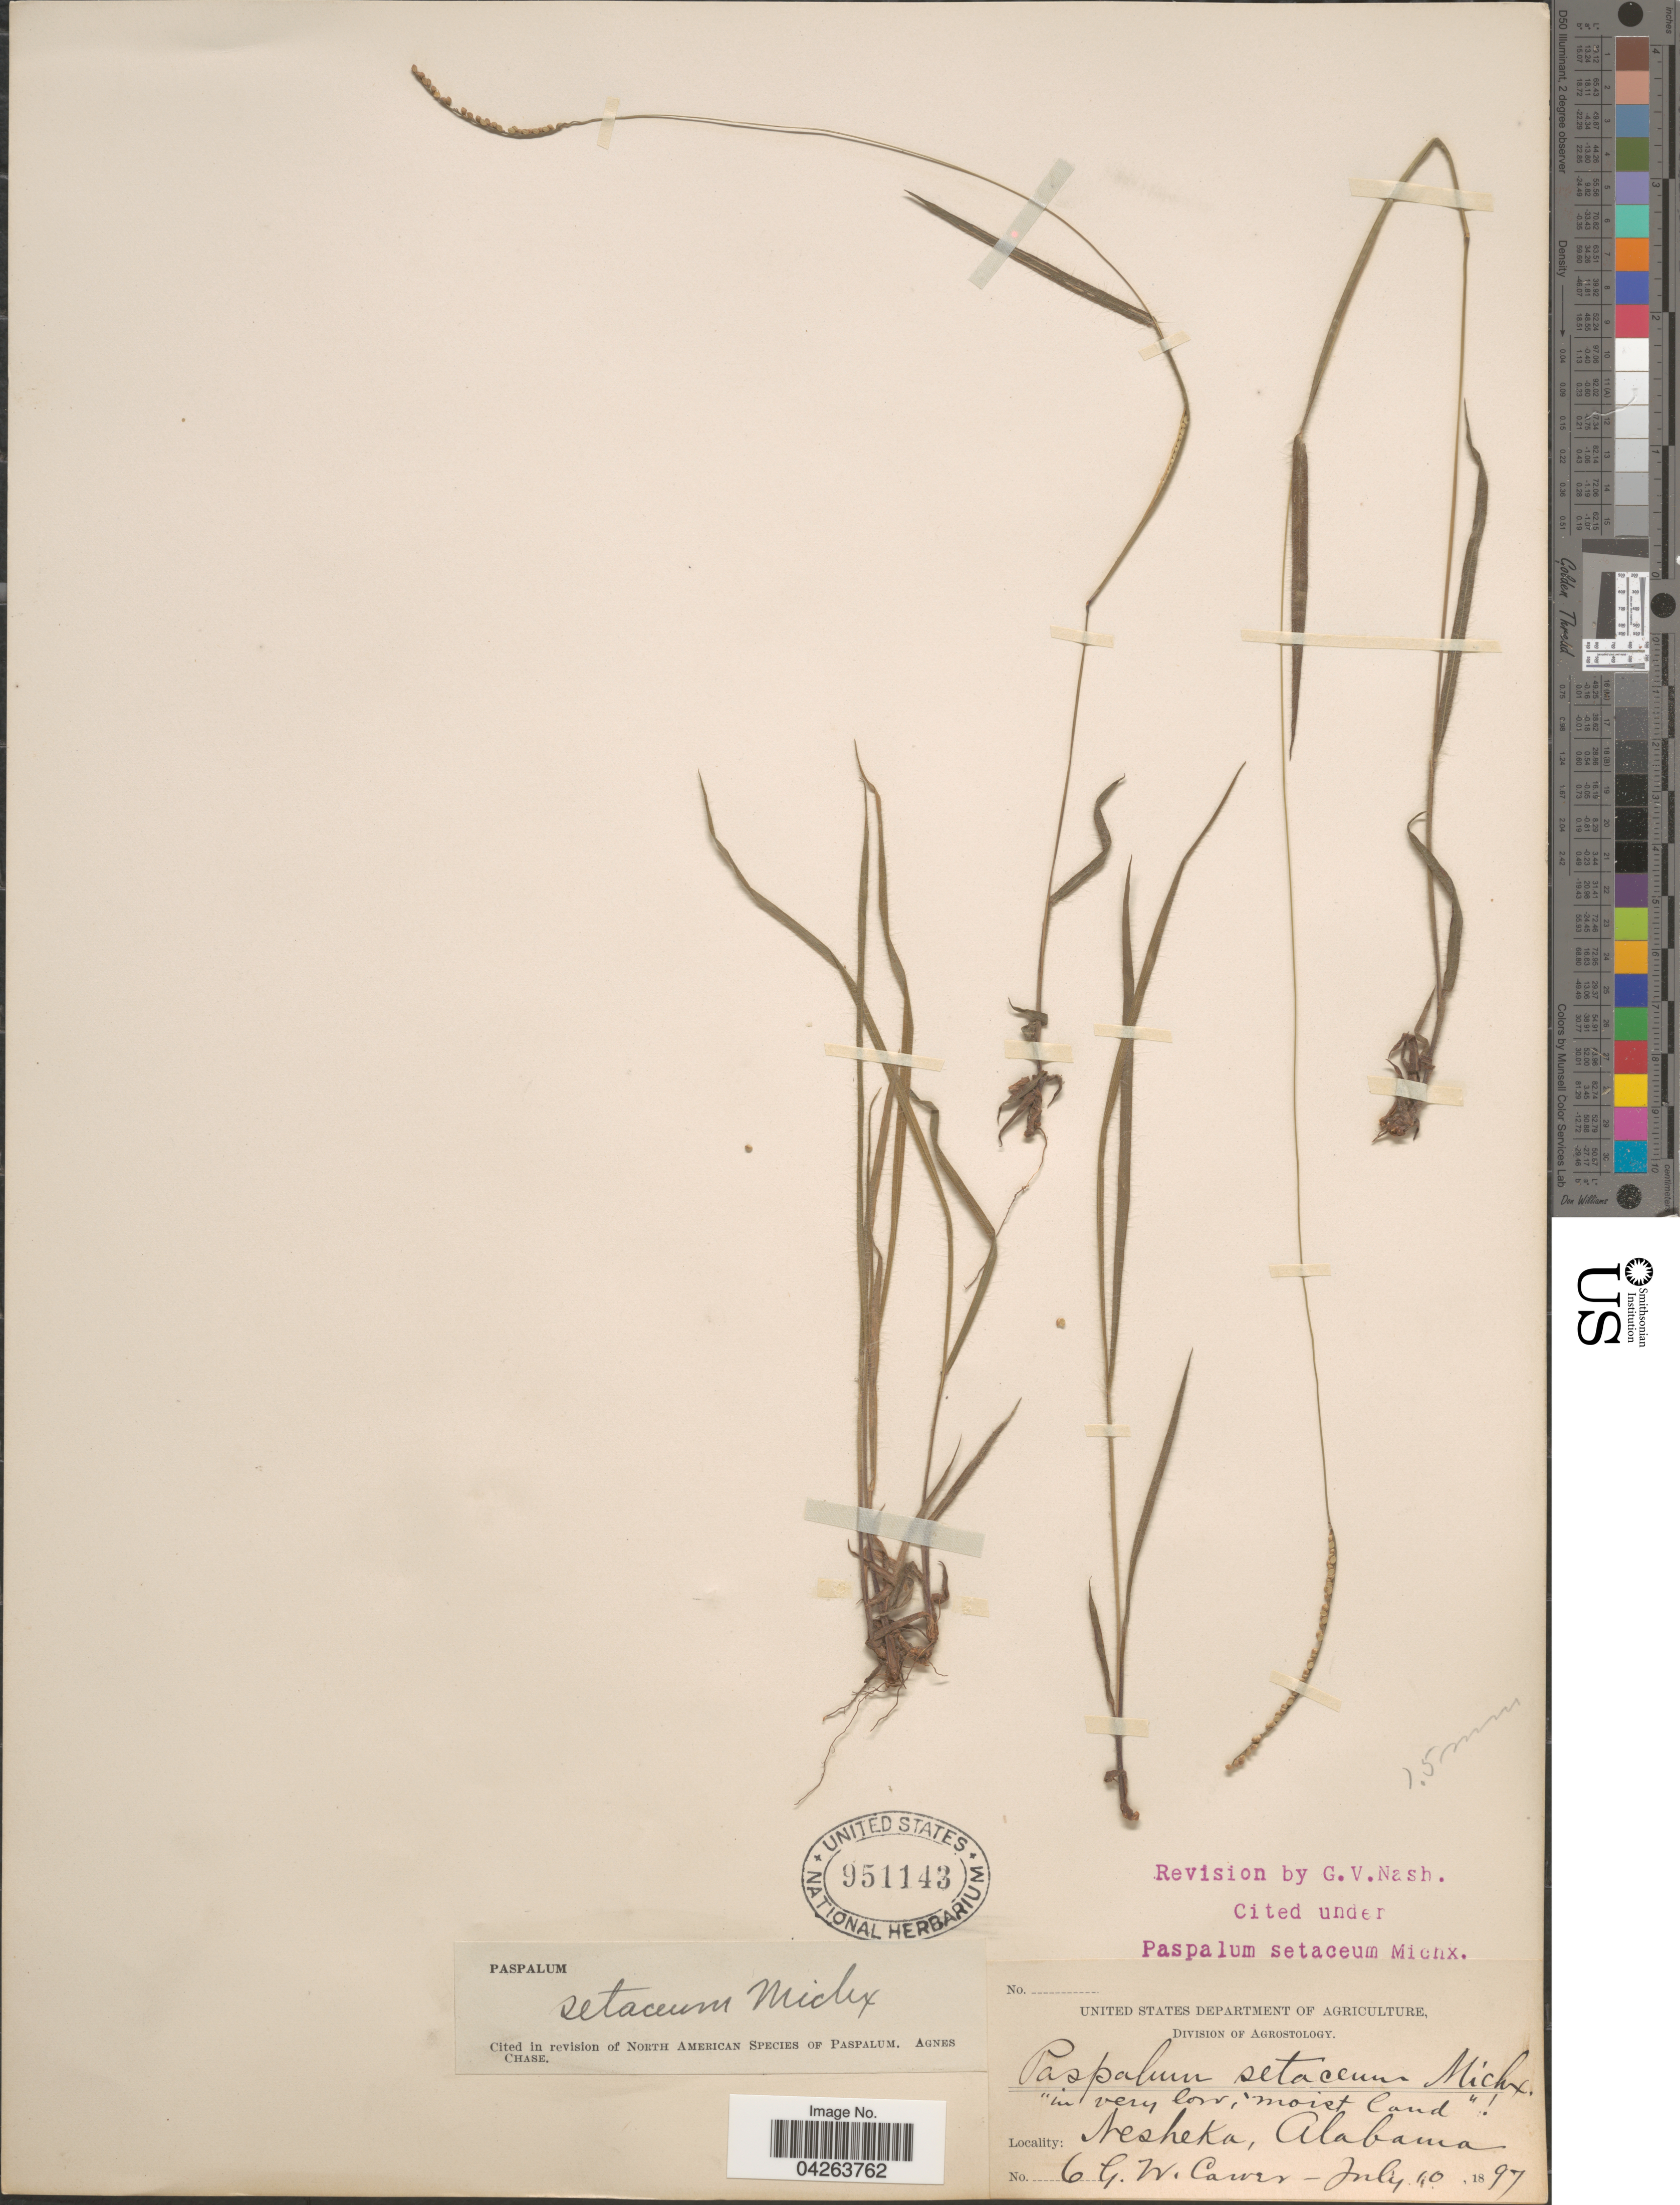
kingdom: Plantae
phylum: Tracheophyta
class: Liliopsida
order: Poales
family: Poaceae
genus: Paspalum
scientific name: Paspalum setaceum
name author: Michx.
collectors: G. Carver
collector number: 6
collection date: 1897-07-10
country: United States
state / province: Alabama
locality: Nesheka.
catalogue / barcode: US 951143